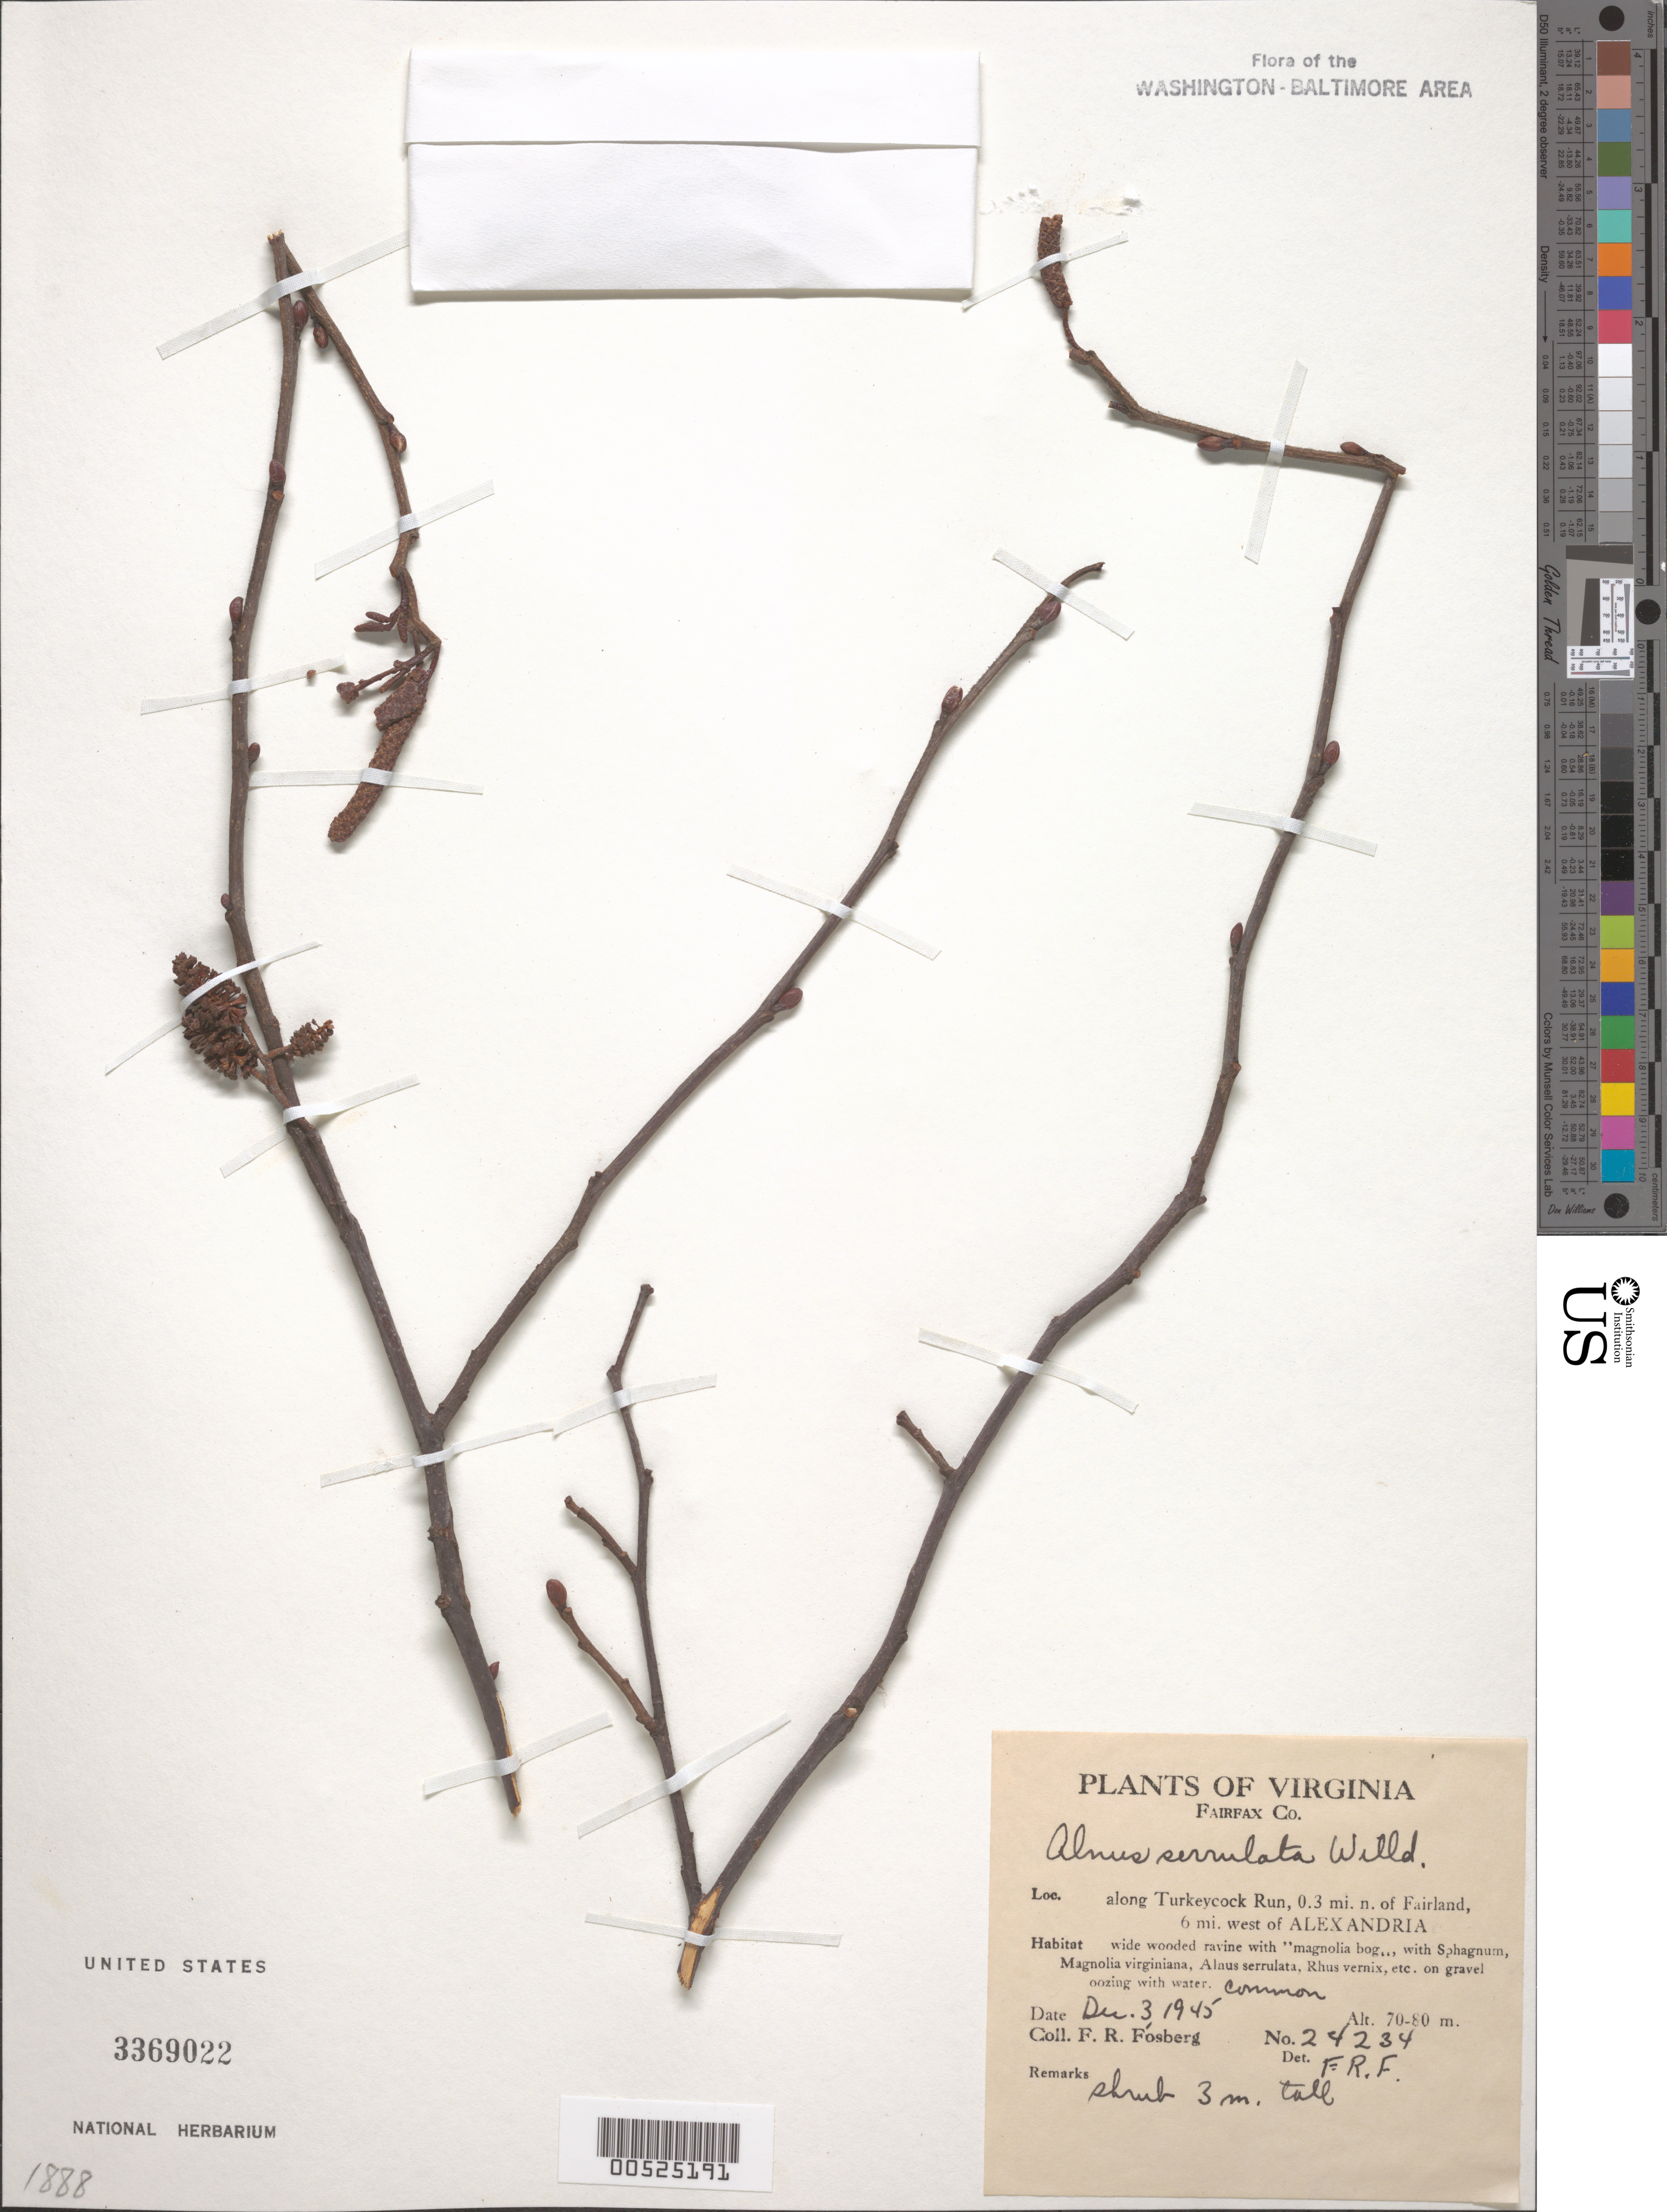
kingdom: Plantae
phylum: Tracheophyta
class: Magnoliopsida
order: Fagales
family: Betulaceae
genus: Alnus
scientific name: Alnus serrulata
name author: (Aiton) Willd.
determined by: Fosberg, F. R.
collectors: F. R. Fosberg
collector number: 24234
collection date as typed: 03 Dec 1945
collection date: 1945-12-03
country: United States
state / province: Virginia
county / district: Fairfax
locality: Along Turkeycock Run, 0.3 mi. N of Fairland, 6 mi. W of Alexandria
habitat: Wide wooded ravine with magnolia bog on gravel oozing with water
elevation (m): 70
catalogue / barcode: US 3369022